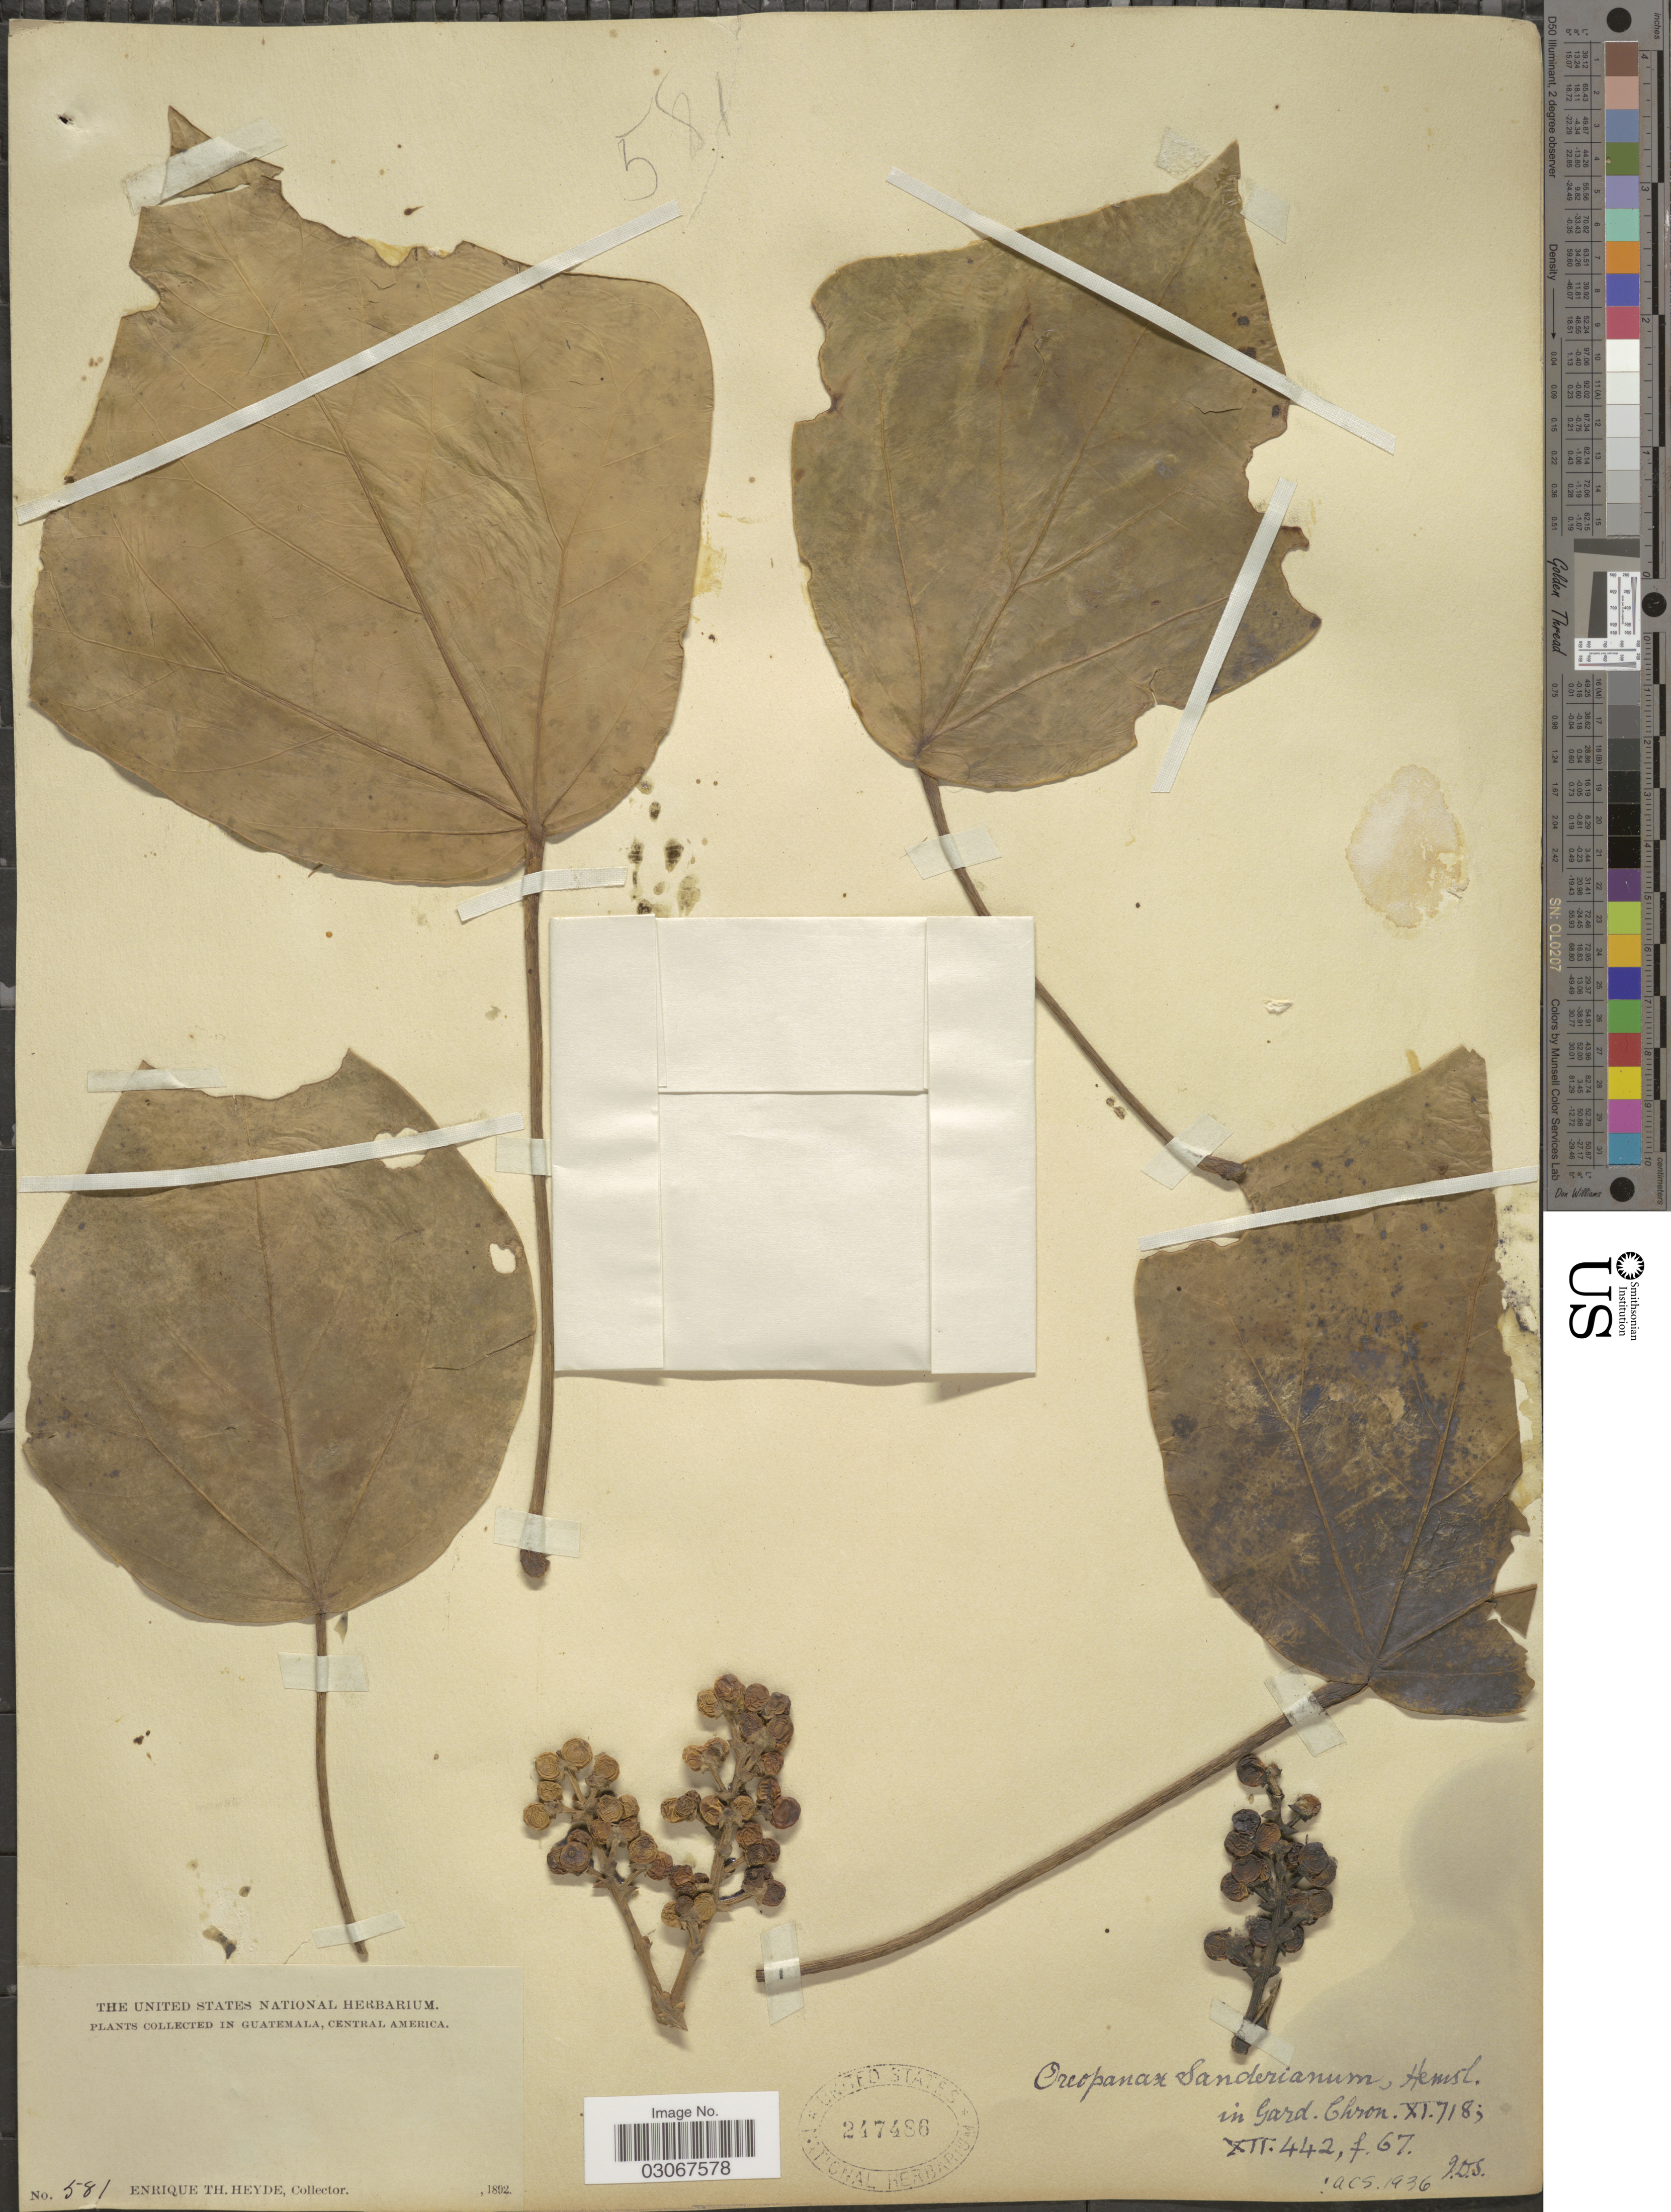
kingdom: Plantae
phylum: Tracheophyta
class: Magnoliopsida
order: Apiales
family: Araliaceae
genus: Oreopanax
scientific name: Oreopanax sanderianus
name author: Hemsl.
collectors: E. T. Heyde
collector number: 581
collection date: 1892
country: Guatemala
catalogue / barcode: US 247486